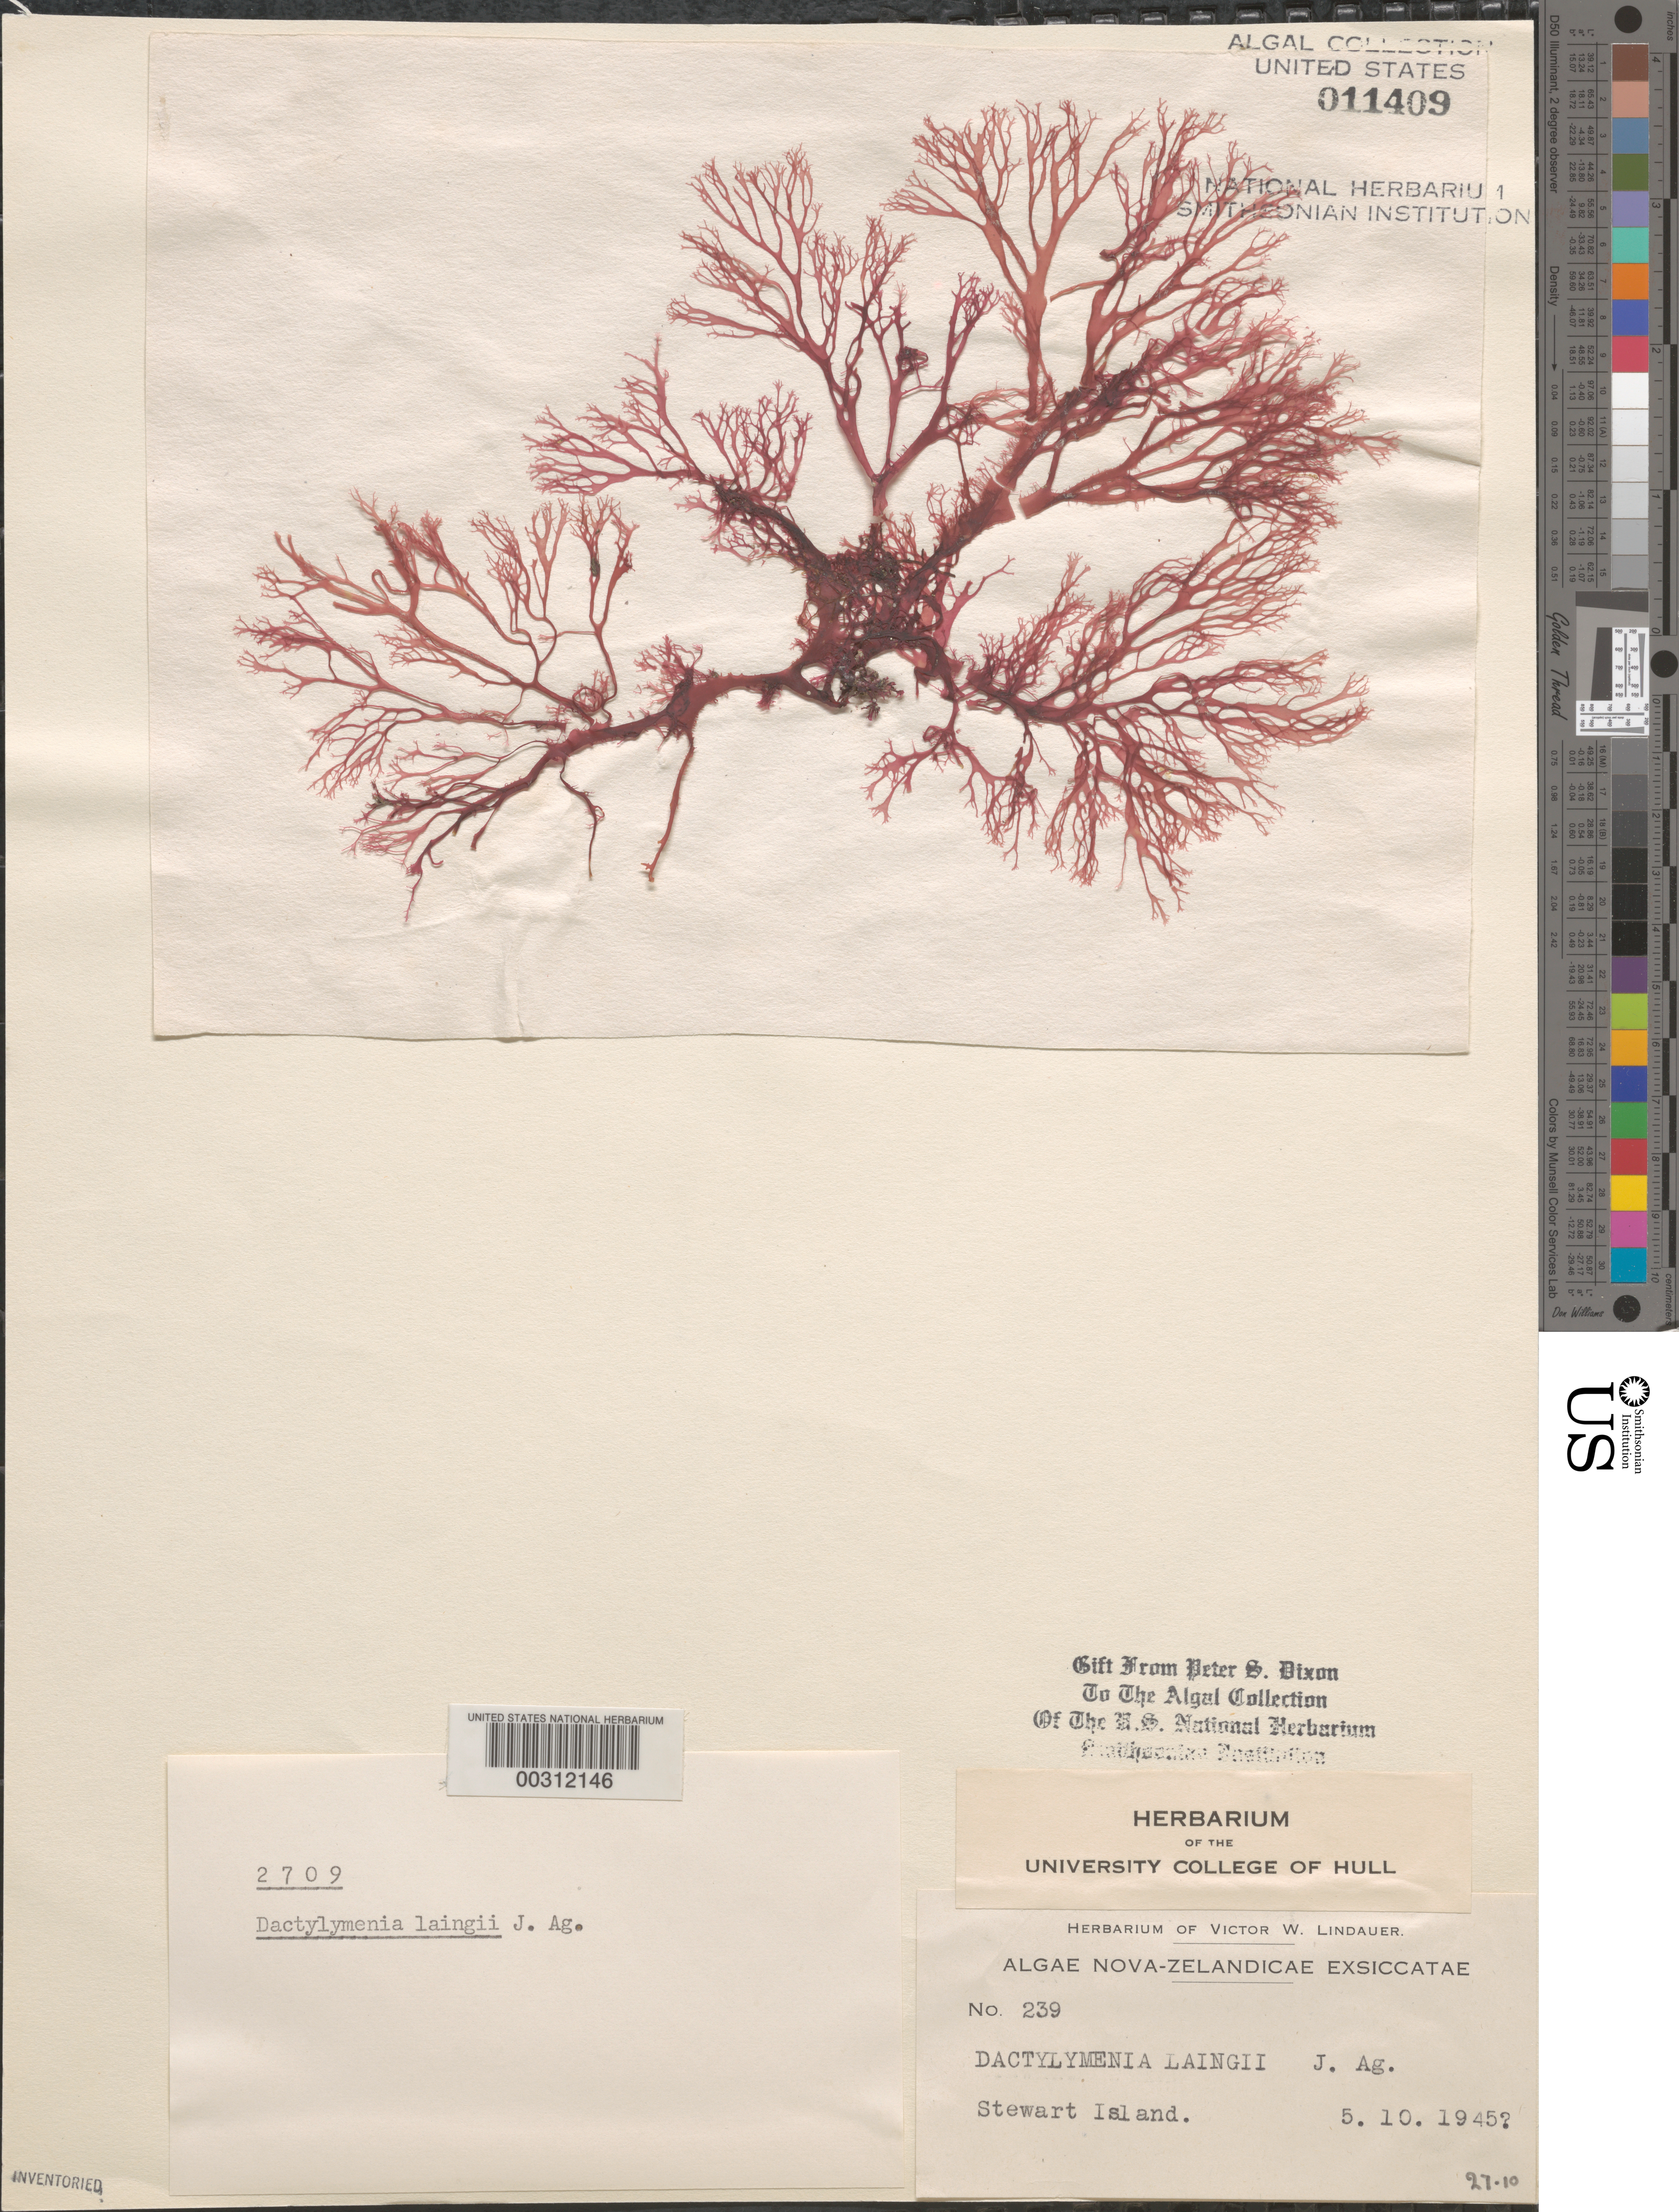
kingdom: Plantae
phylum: Rhodophyta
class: Florideophyceae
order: Gigartinales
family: Kallymeniaceae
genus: Fulgeophyllis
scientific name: Fulgeophyllis laingii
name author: (J. Agardh) D'Archino & Zuccarello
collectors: V. Lindauer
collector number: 239 & PSD 2709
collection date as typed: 05 Oct 1945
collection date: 1945-10-05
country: New Zealand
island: Stewart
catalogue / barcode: US 11409